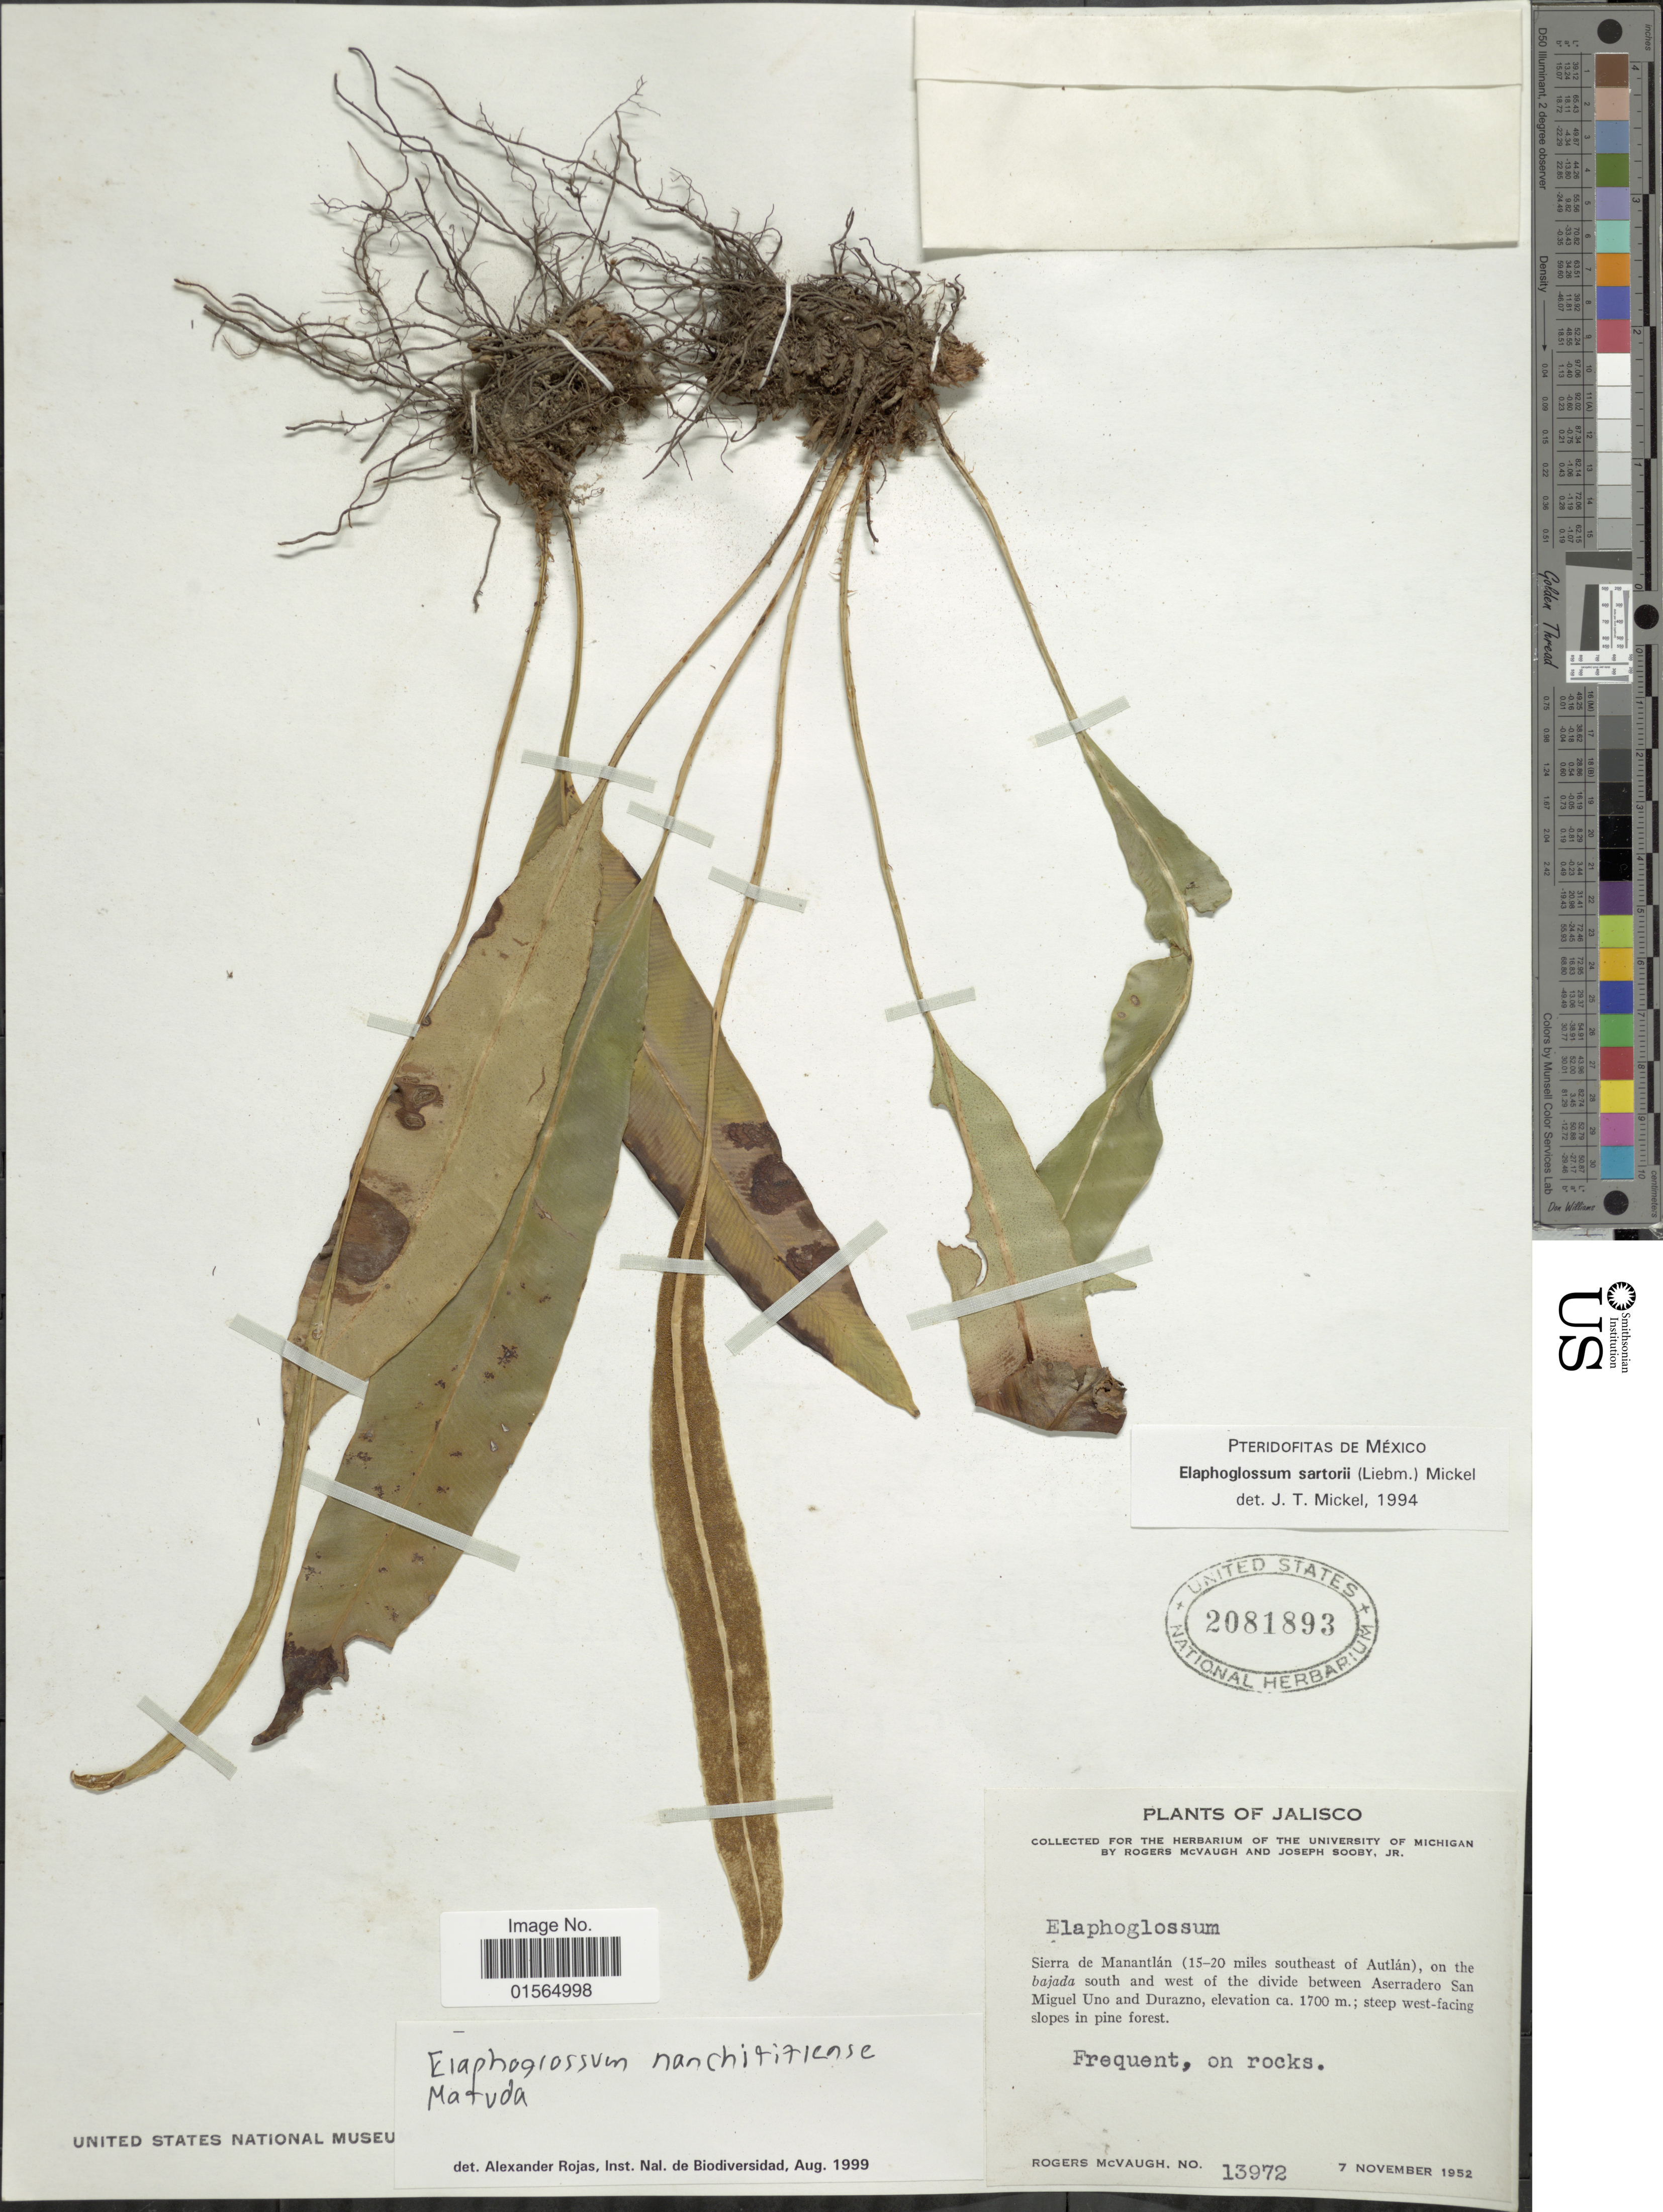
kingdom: Plantae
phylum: Tracheophyta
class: Polypodiopsida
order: Polypodiales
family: Dryopteridaceae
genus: Elaphoglossum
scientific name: Elaphoglossum sartorii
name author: (Liebm.) Mickel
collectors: R. McVaugh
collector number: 13972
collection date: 1952-11-07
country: Mexico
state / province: Jalisco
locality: Sierra de Manantlan (15-20 miles southeast of Autlan), on the bajada south and west of the divide between Aserradero San Miguel Uno and Durazno; steep west facing slopes in pine forest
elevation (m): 1700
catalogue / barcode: US 2081893